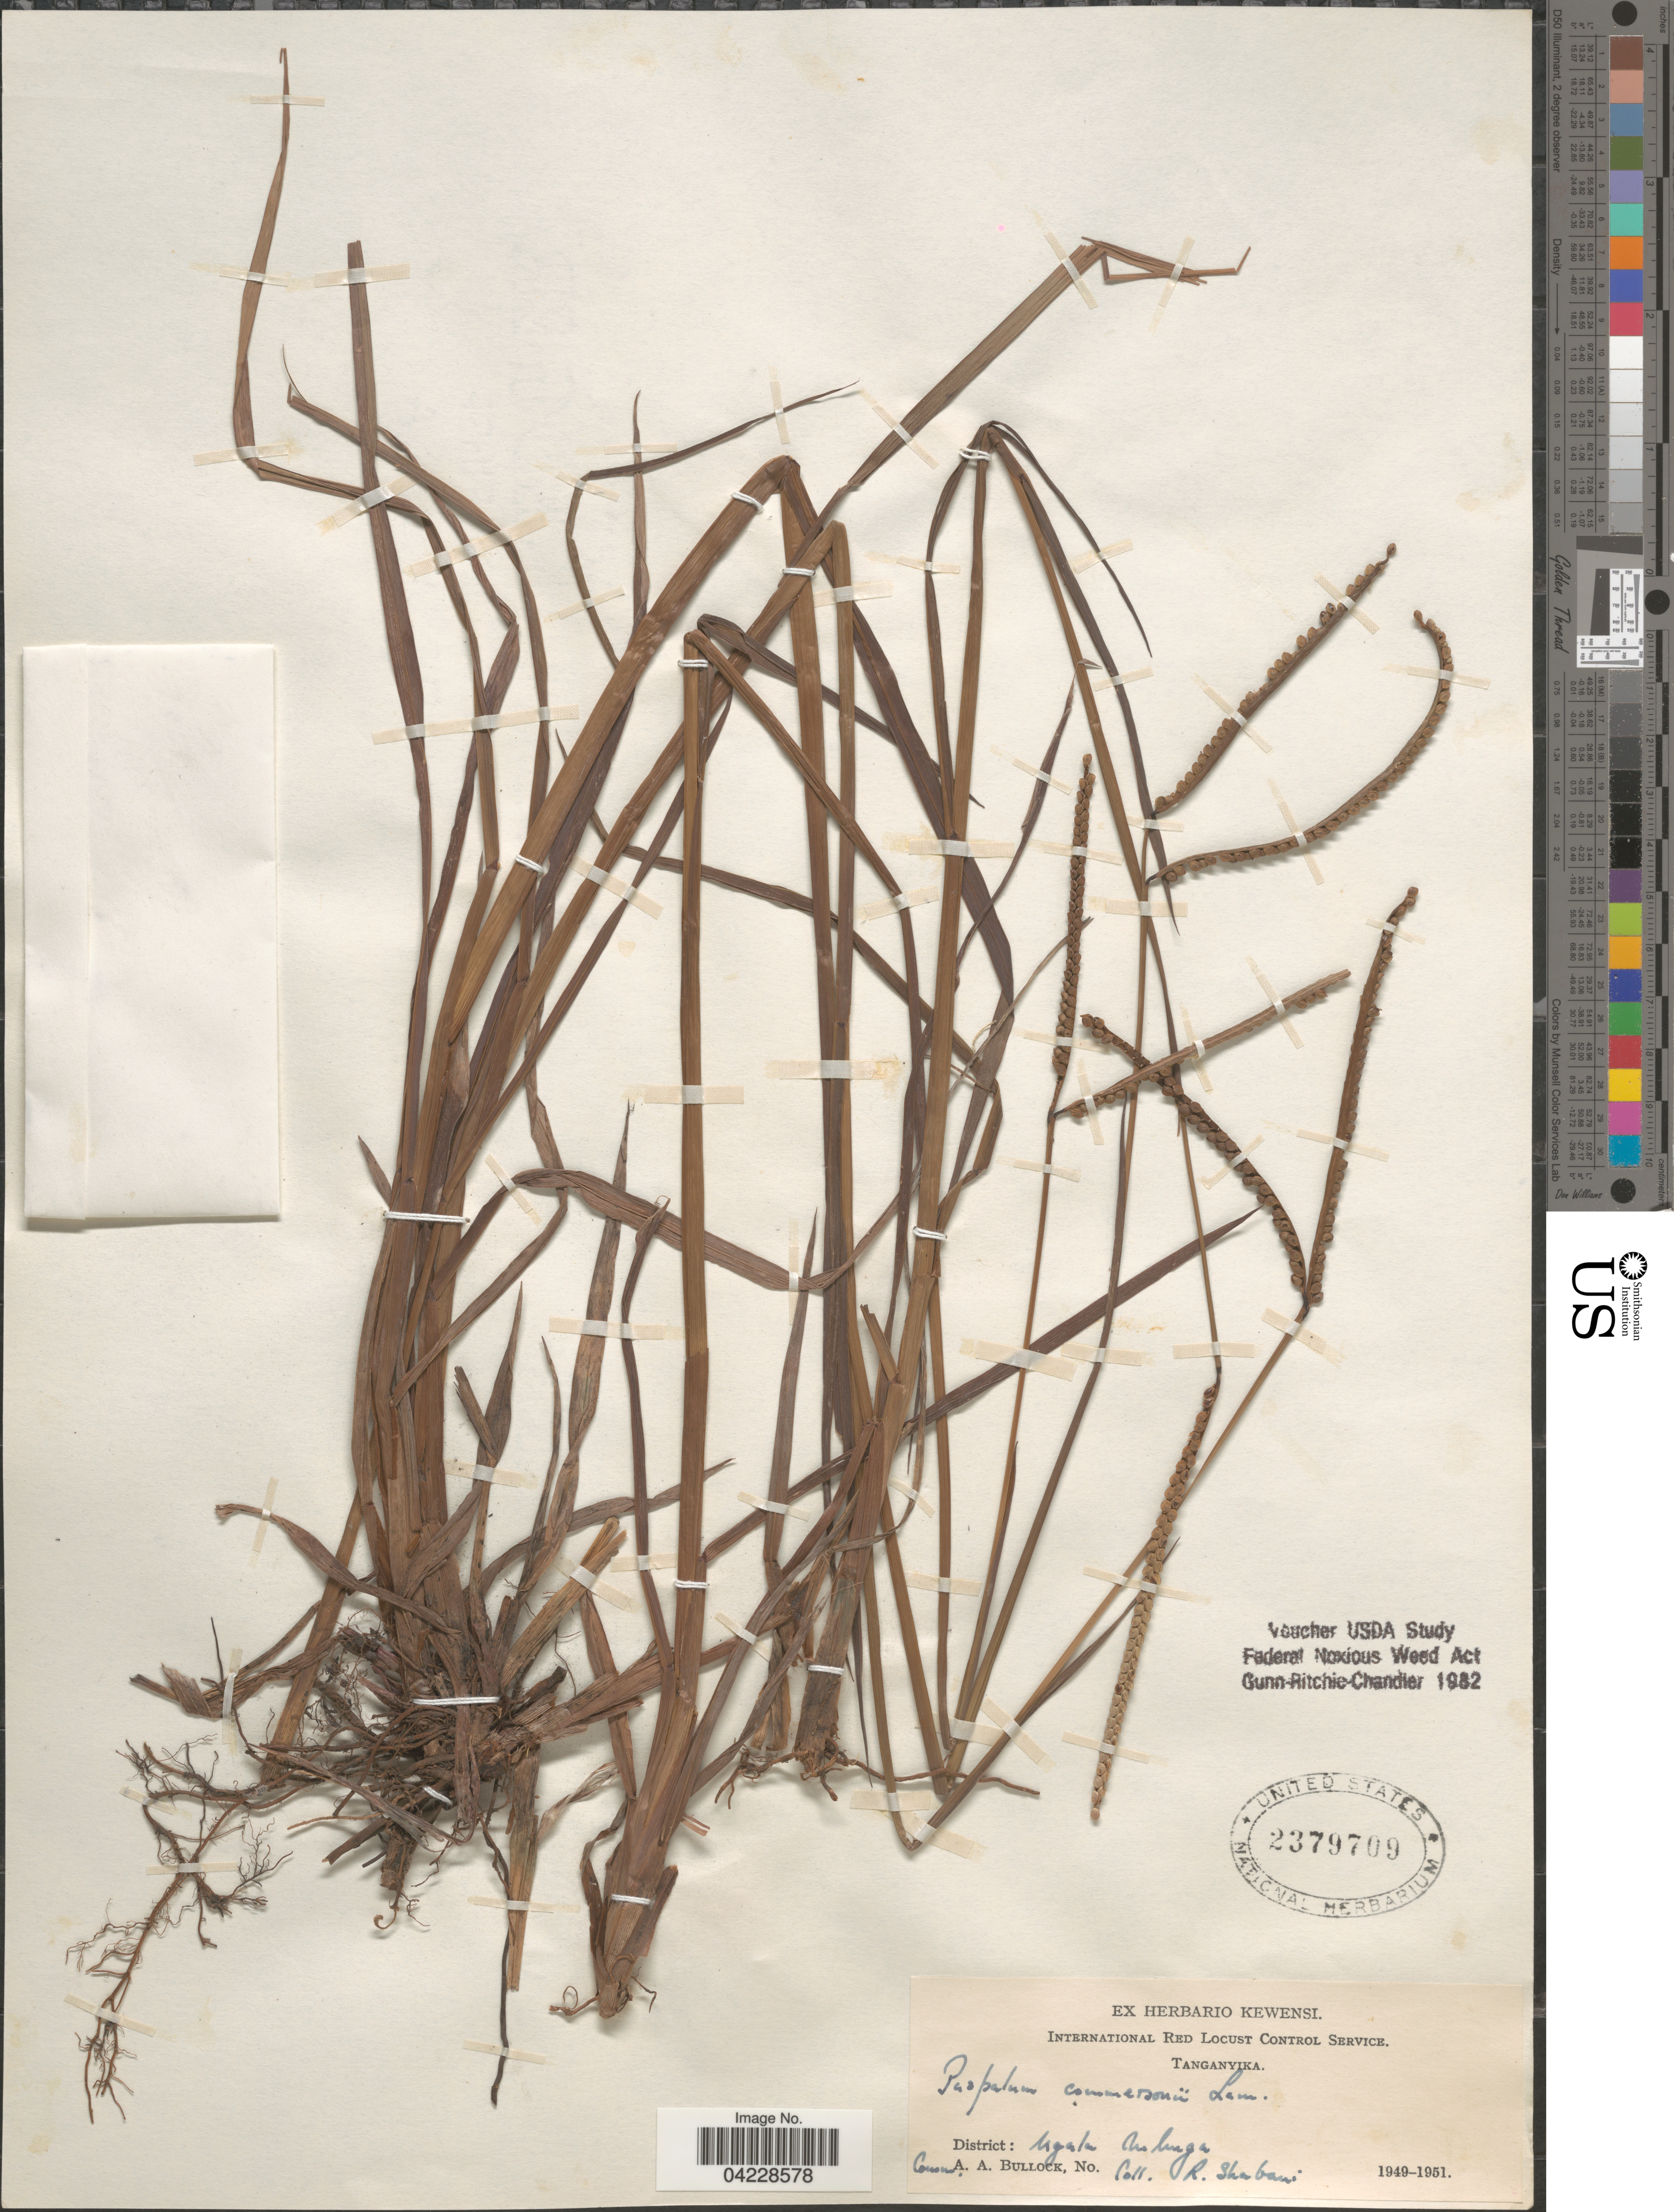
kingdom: Plantae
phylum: Tracheophyta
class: Liliopsida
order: Poales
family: Poaceae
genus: Paspalum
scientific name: Paspalum scrobiculatum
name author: L.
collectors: R. Shabani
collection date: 1949/1951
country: Tanzania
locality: Tanganyika. District: Ugala Mbuga. [interpreted]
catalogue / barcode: US 2379709